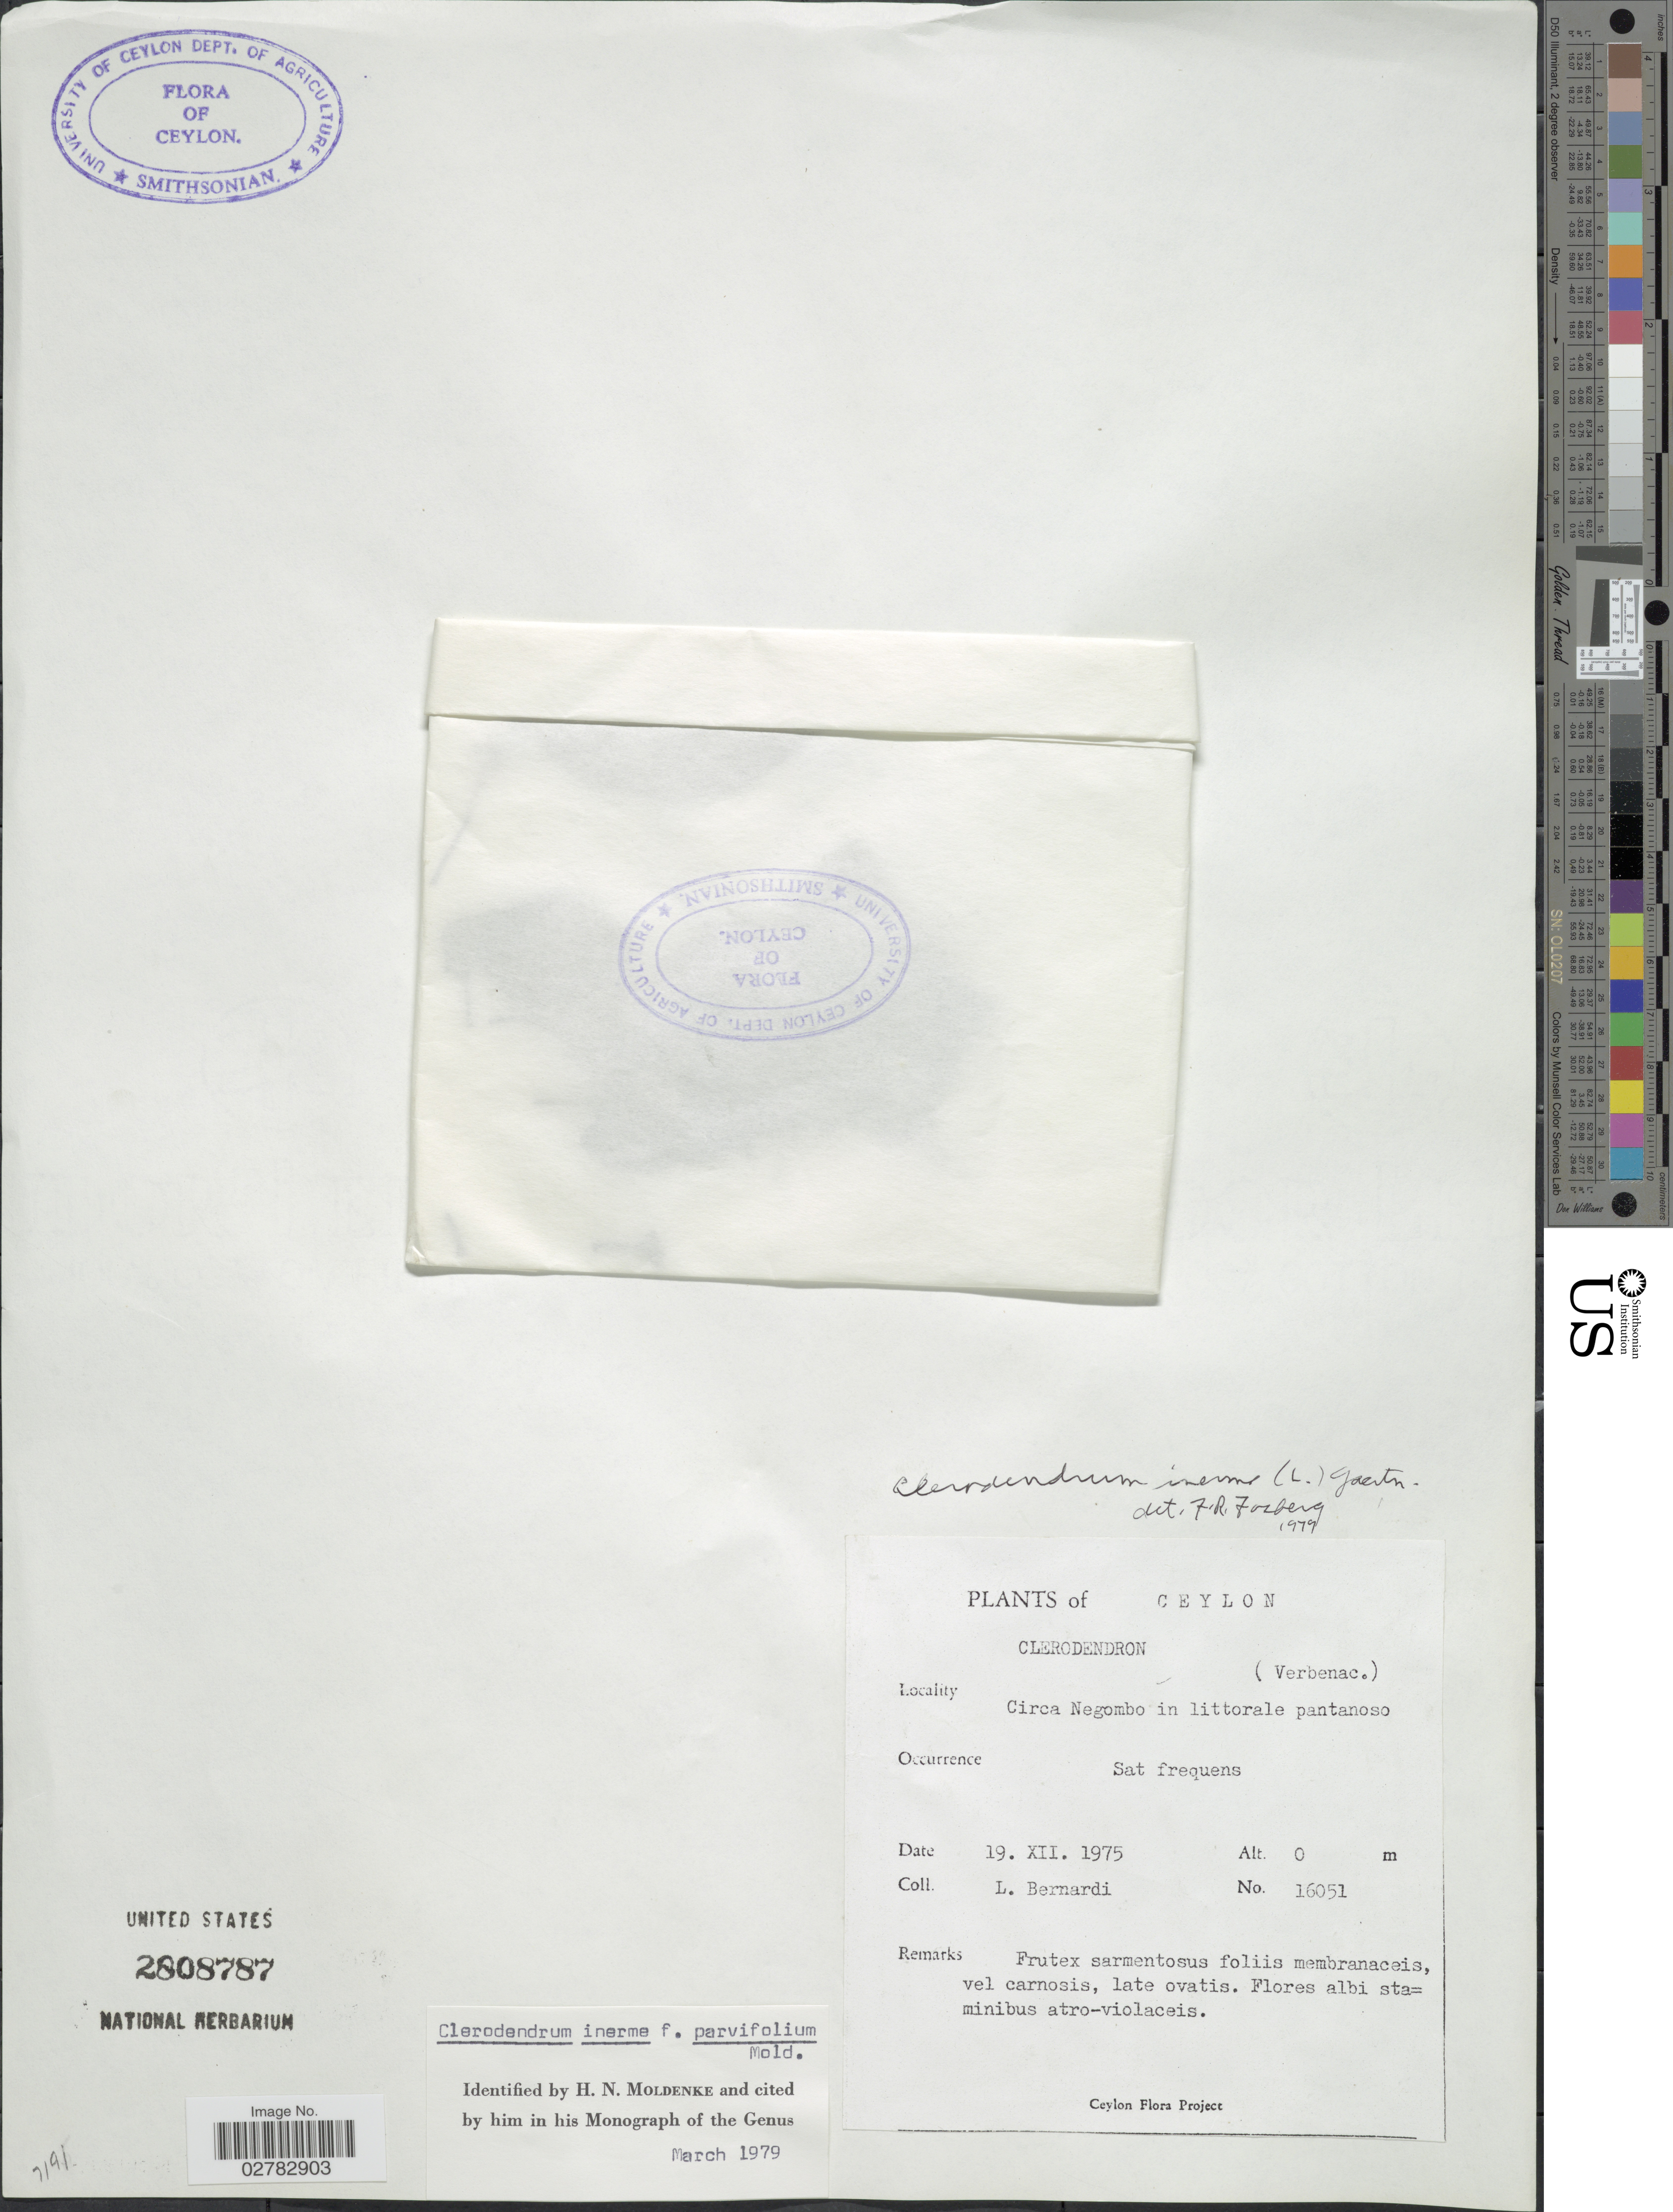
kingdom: Plantae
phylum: Tracheophyta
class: Magnoliopsida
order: Lamiales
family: Lamiaceae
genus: Clerodendrum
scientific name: Clerodendrum inerme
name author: (L.) Gaertn.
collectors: L. Bernardi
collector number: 16051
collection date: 1975-12-19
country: Sri Lanka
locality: Ceylon. Circa Negombo in littorale pantanoso. Sat frequens.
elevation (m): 0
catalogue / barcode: US 2808787